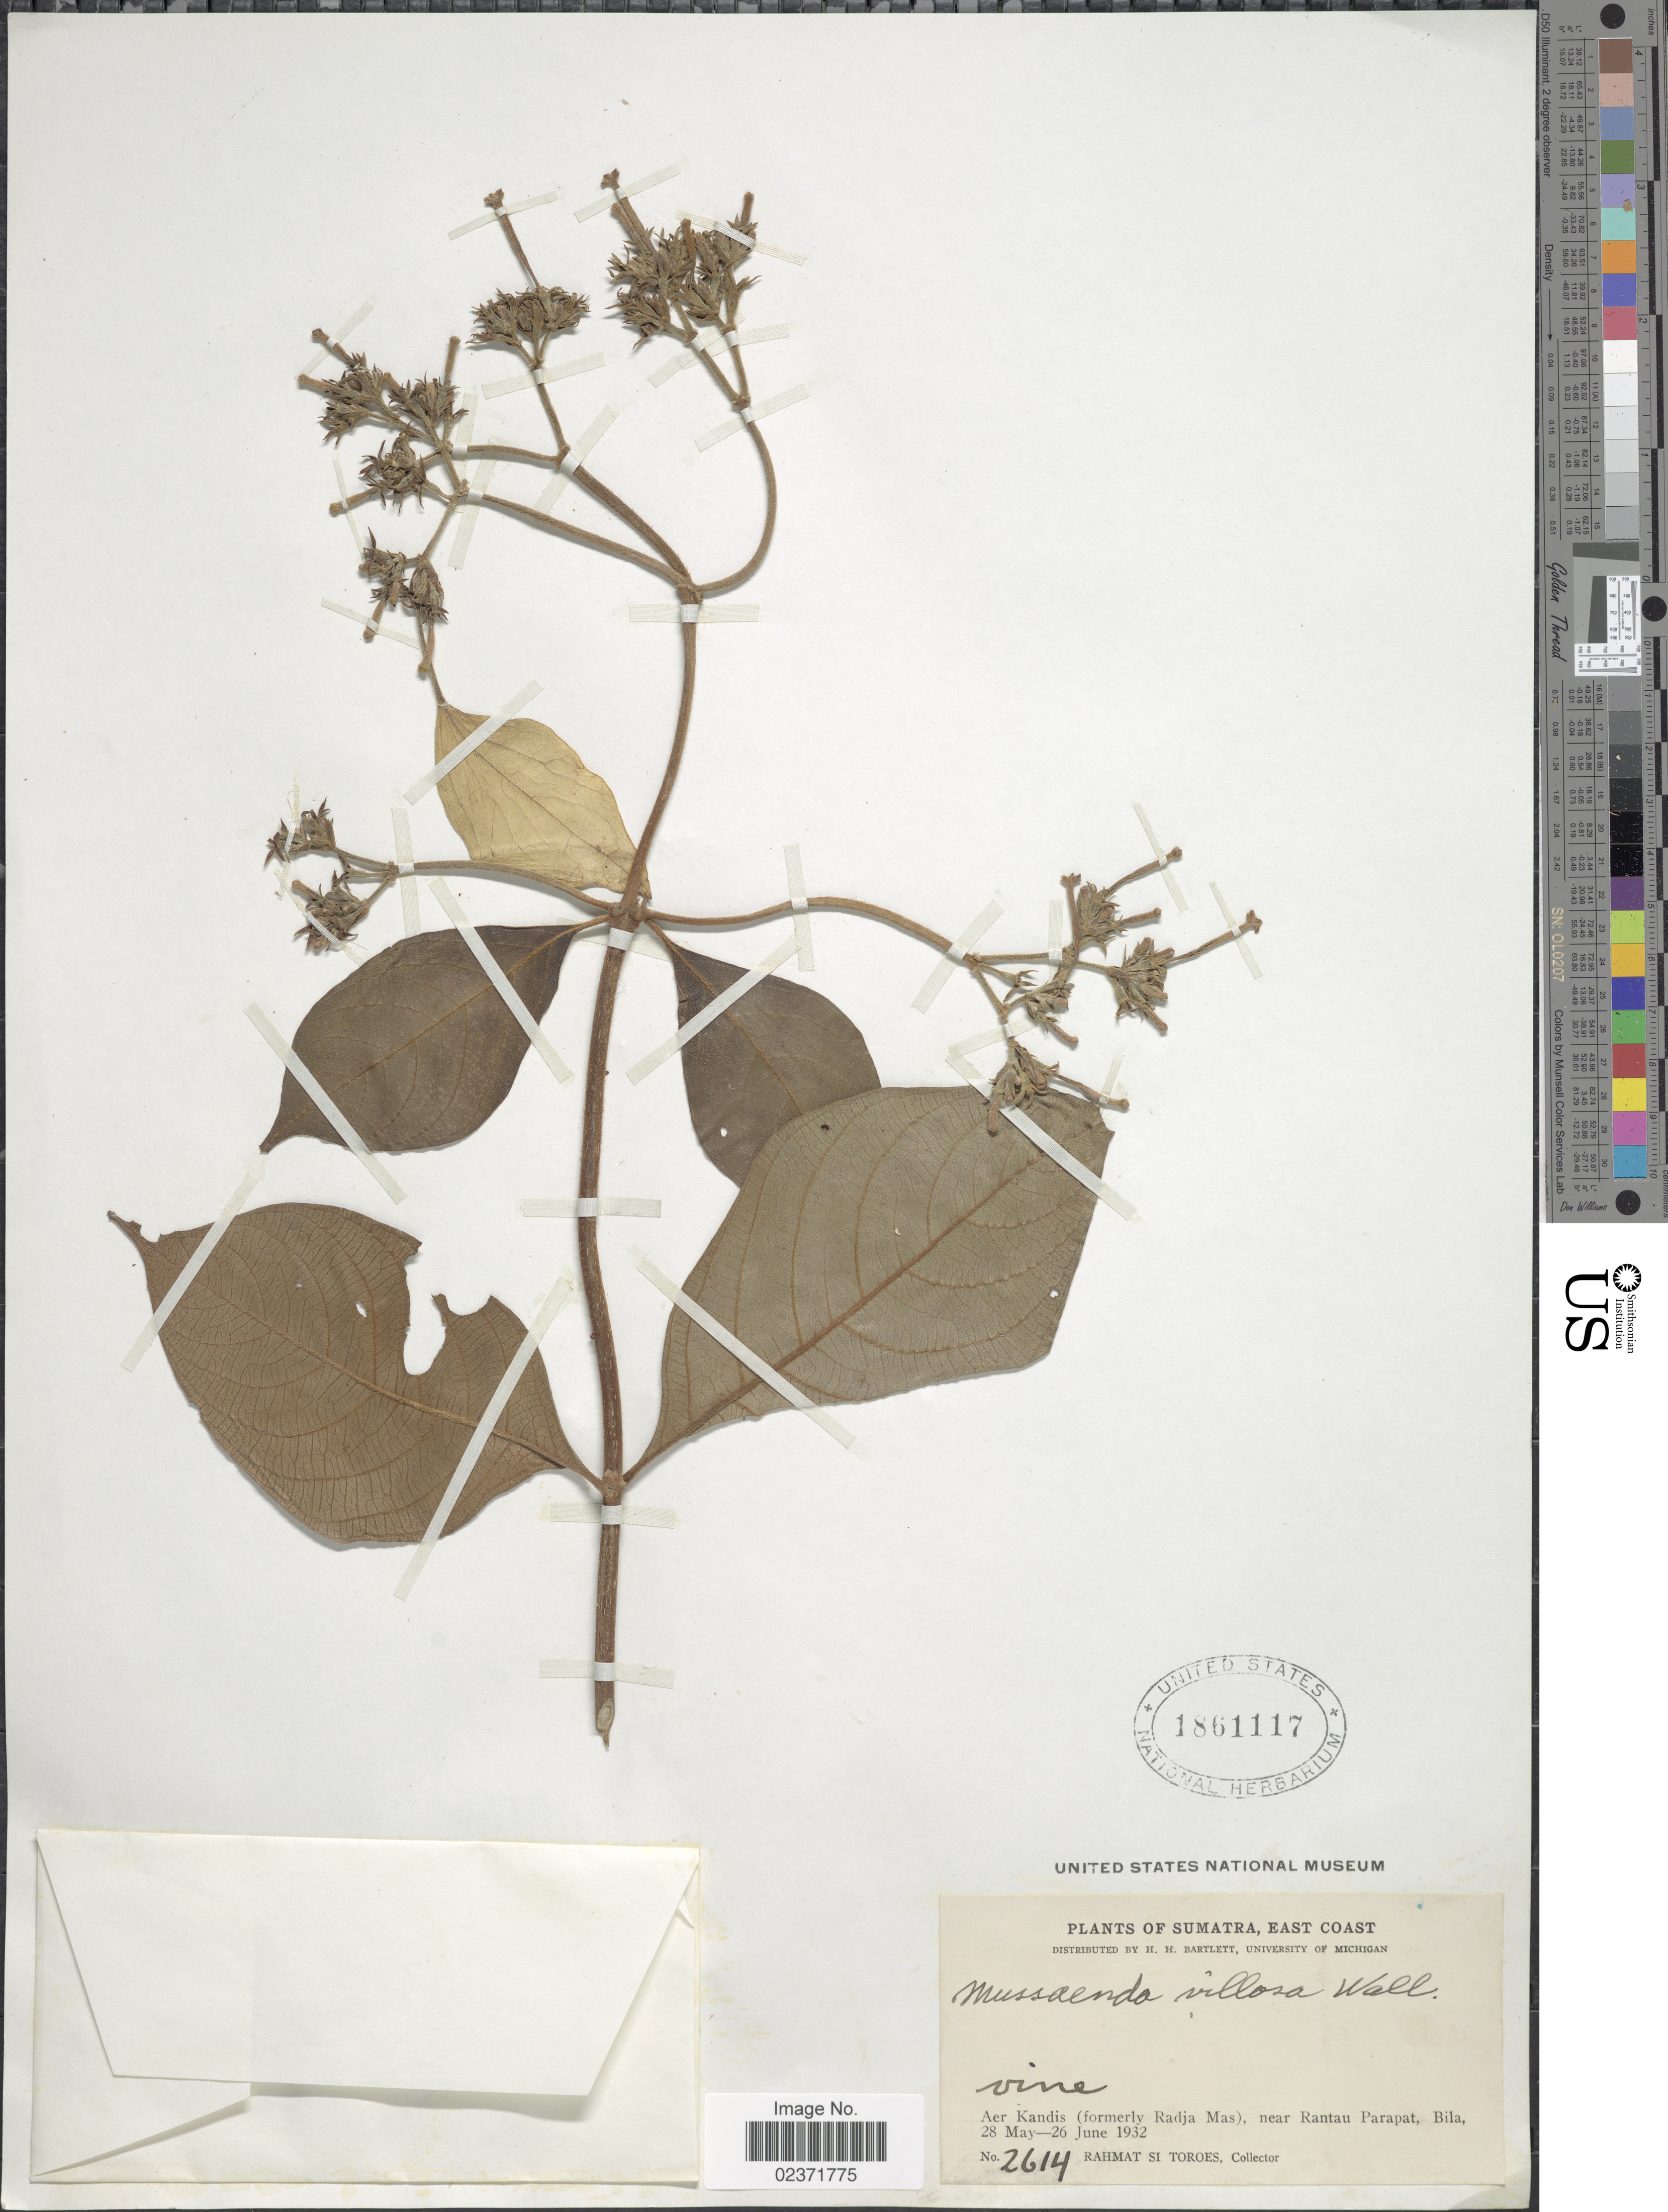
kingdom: Plantae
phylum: Tracheophyta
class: Magnoliopsida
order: Gentianales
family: Rubiaceae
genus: Mussaenda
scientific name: Mussaenda villosa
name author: Wall. ex G. Don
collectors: Rahmat Si Boeea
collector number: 2614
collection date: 1932-05-28/1932-06-26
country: Indonesia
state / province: Sumatra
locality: Sumatra, East Coast, Aer Kandis (formerly Radja Mas), near Rantau Parapat, Bila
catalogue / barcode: US 1861117